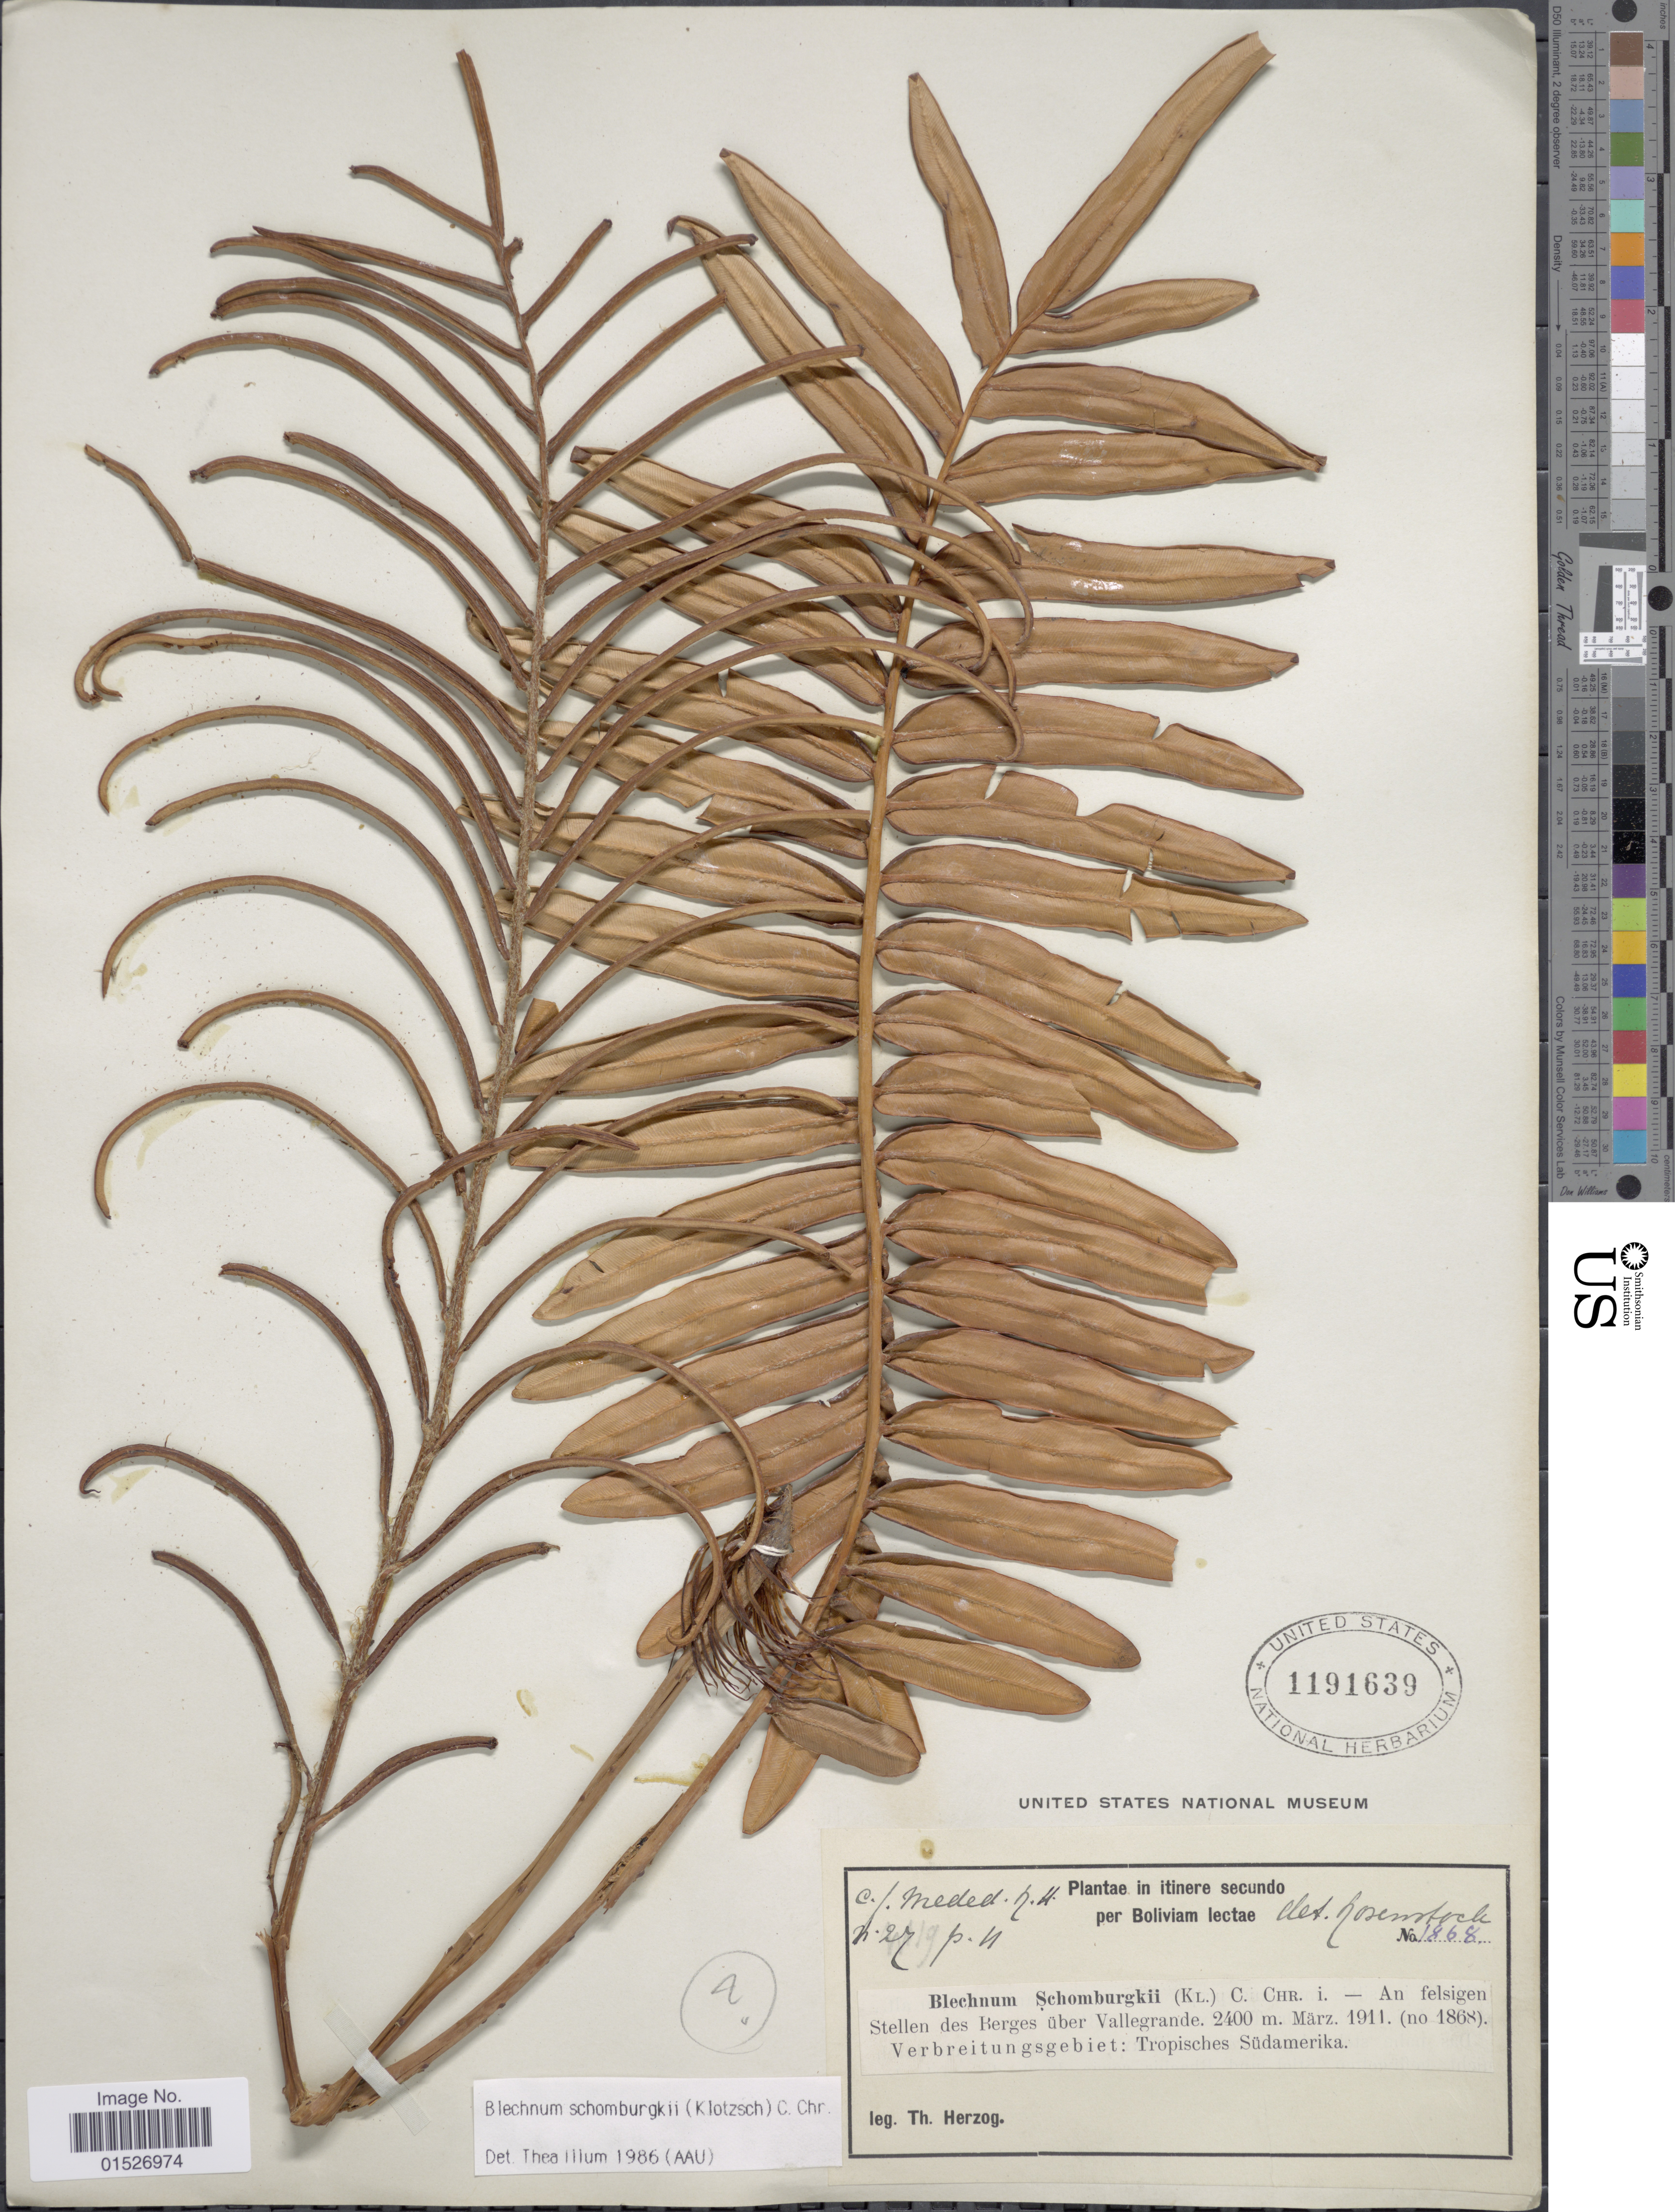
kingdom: Plantae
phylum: Tracheophyta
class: Polypodiopsida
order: Polypodiales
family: Blechnaceae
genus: Blechnum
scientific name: Blechnum schomburgkii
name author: (Klotzsch) C. Chr.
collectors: T. K. J. Herzog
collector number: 1868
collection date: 1911-03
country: Bolivia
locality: An feldigen Stellen des Berges uber Vallegrande [unsure placement]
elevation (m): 2400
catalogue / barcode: US 1191639